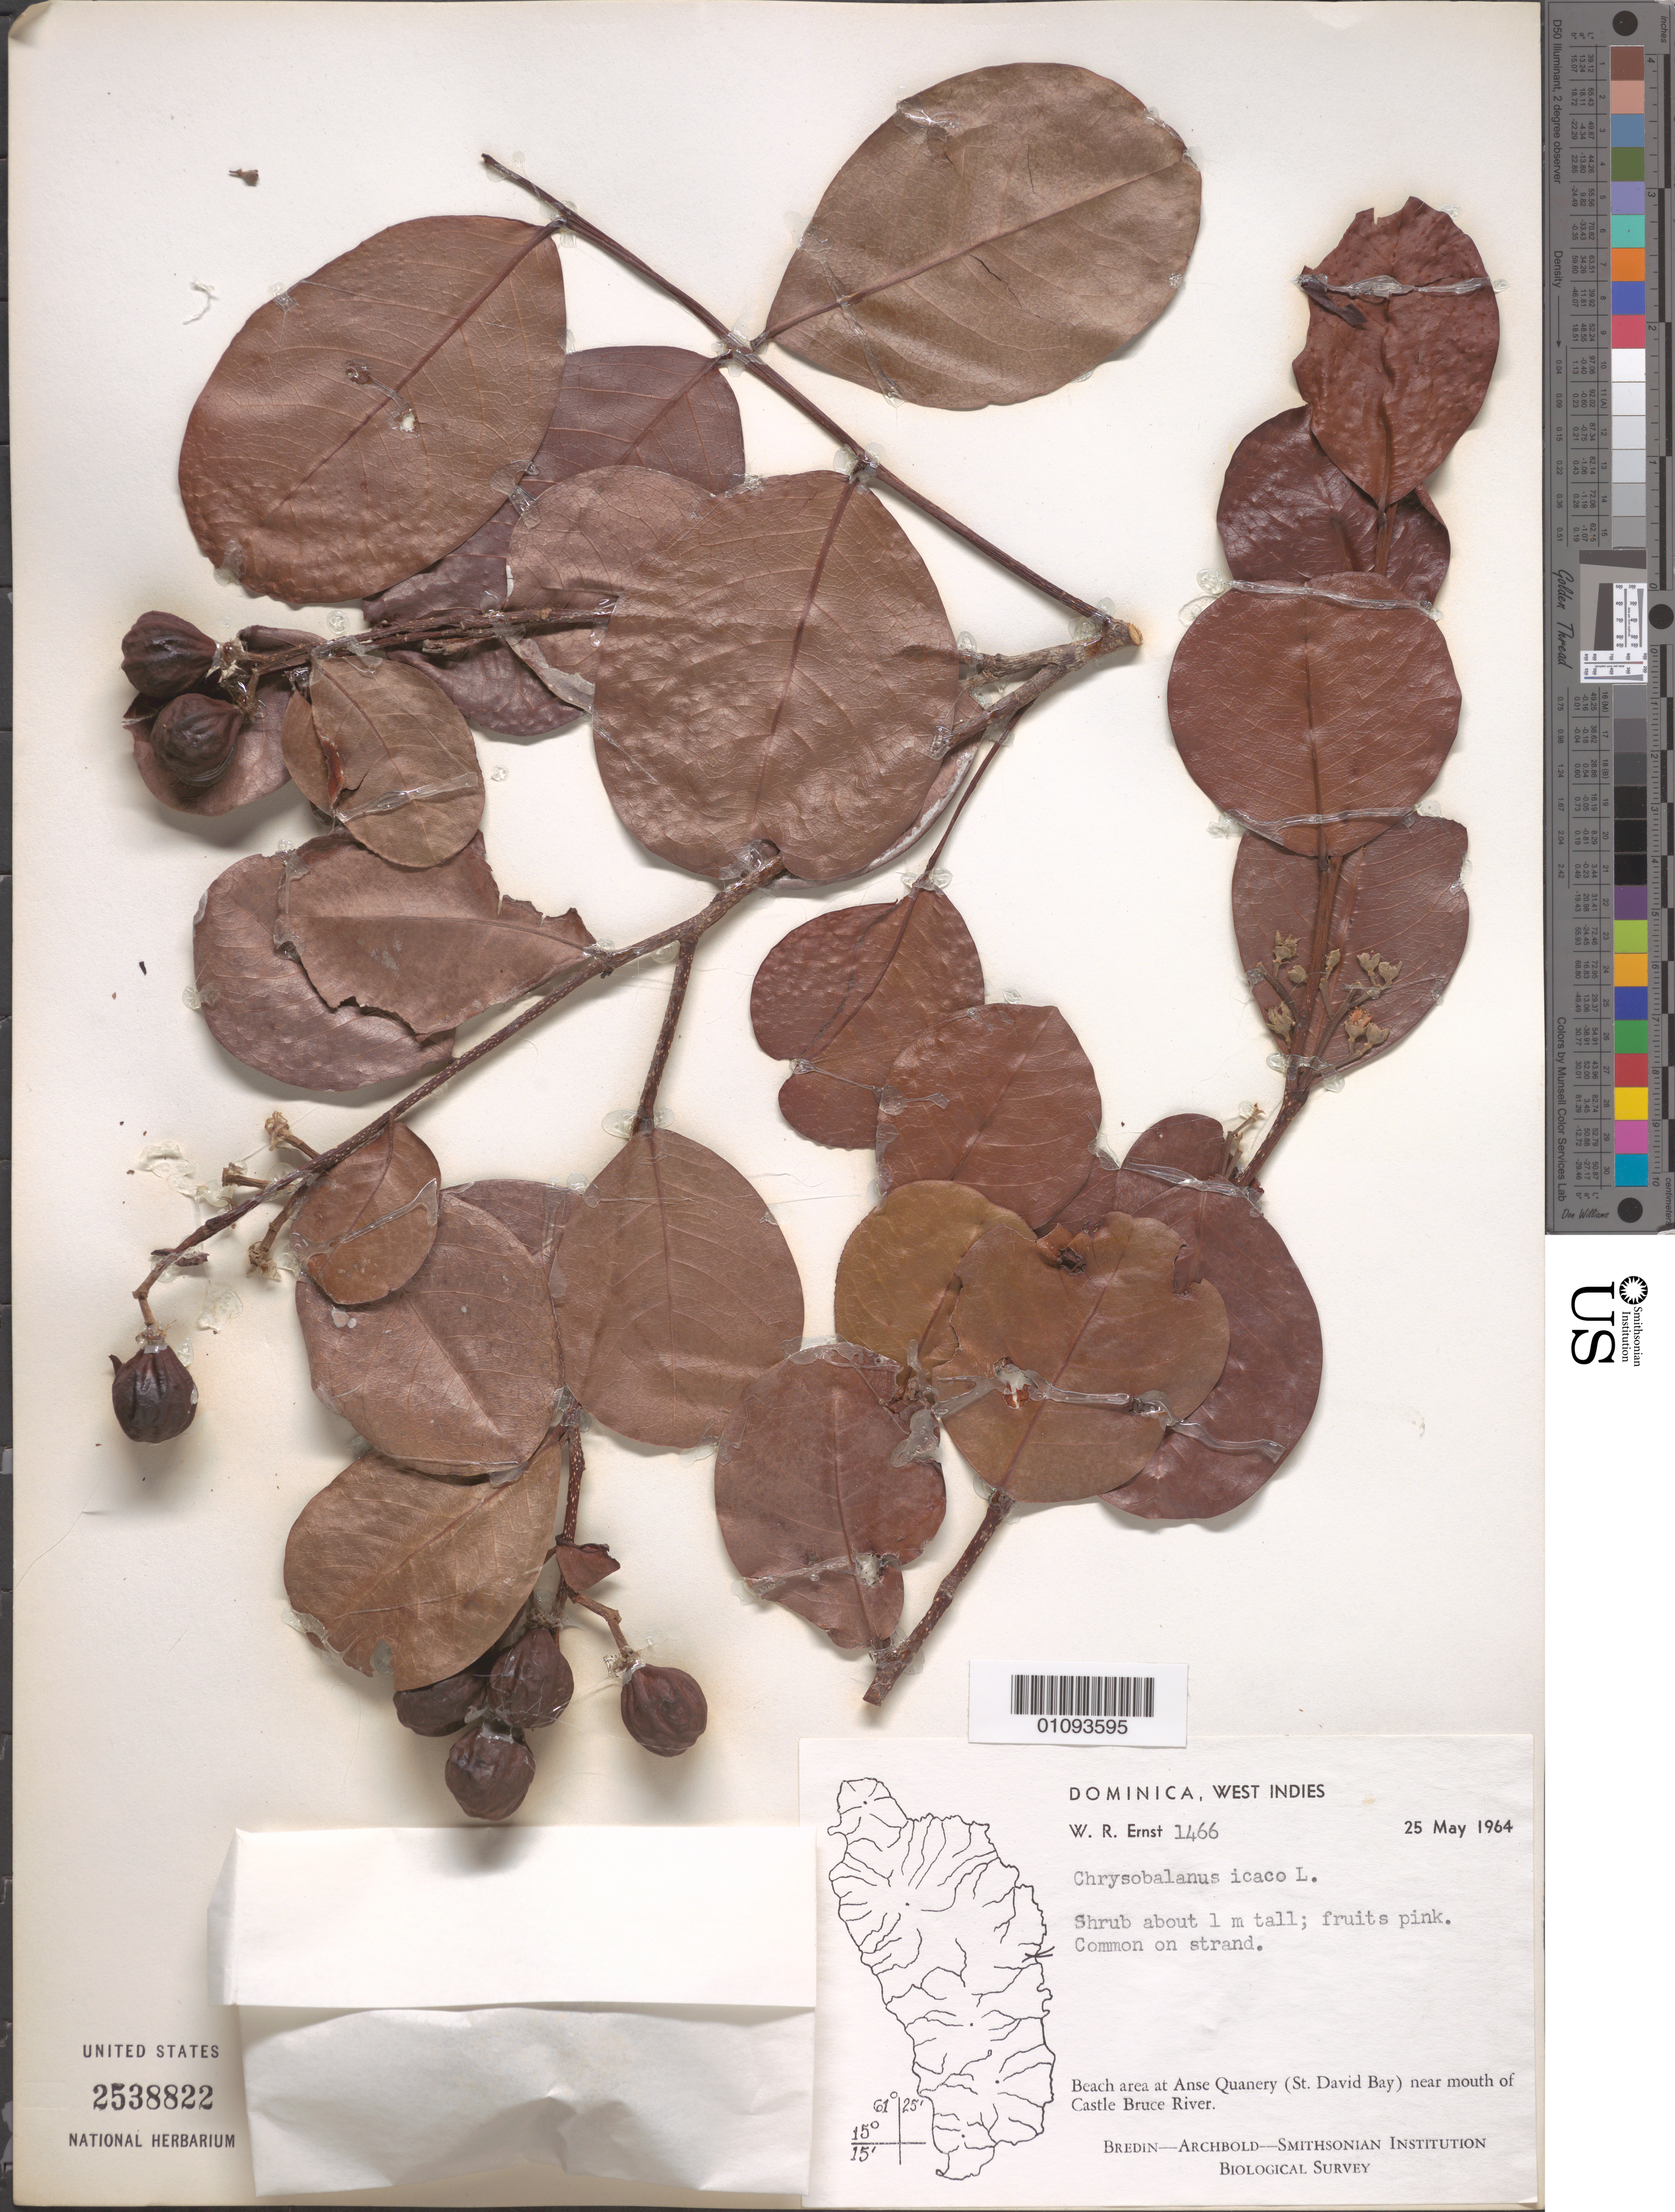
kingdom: Plantae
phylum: Tracheophyta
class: Magnoliopsida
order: Malpighiales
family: Chrysobalanaceae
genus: Chrysobalanus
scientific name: Chrysobalanus icaco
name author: L.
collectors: W. R. Ernst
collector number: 1466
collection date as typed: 25 May 1964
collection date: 1964-05-25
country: Dominica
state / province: St. David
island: Dominica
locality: Beach area at Anse Quanery (St David's Bay) near mouth of Castle Bruce River.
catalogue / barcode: US 2538822